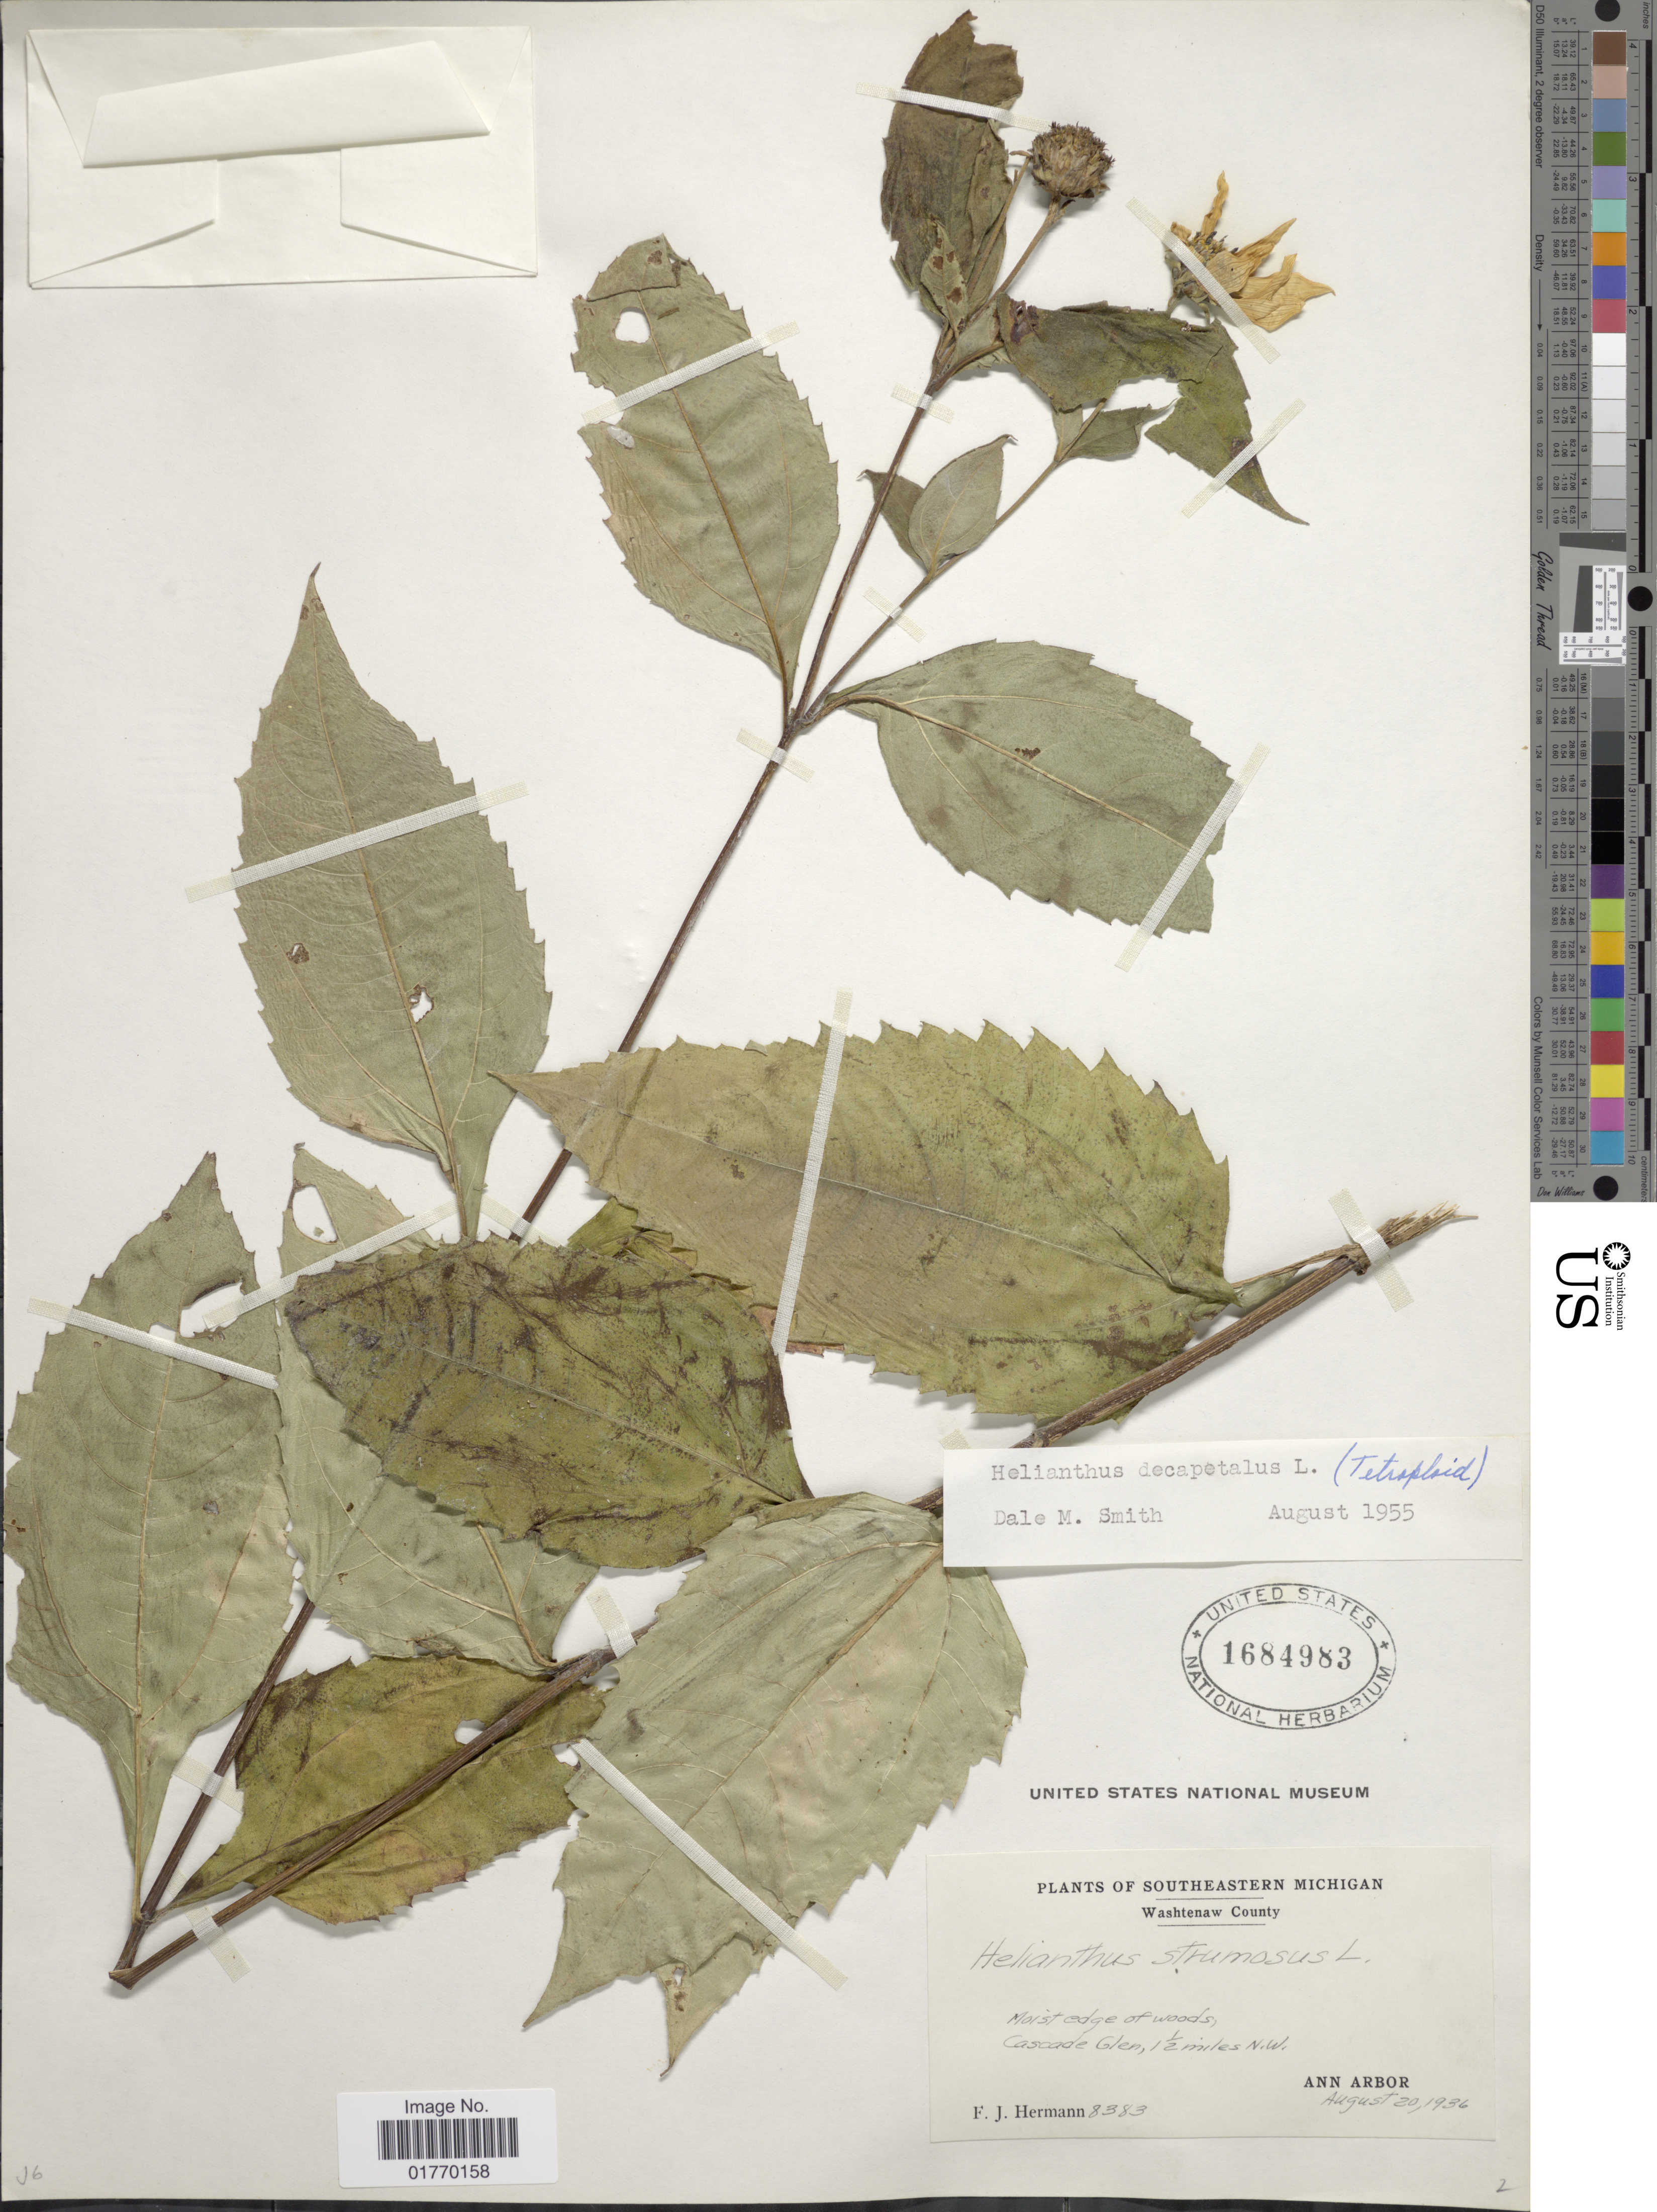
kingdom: Plantae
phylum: Tracheophyta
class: Magnoliopsida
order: Asterales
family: Asteraceae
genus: Helianthus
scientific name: Helianthus decapetalus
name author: L.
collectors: F. J. Hermann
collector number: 8383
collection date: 1936-08-20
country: United States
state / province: Michigan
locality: Southeastern Michigan, Washtenaw County, Cascade Glen, 1½ miles N, W. Ann Arbor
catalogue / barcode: US 1684983